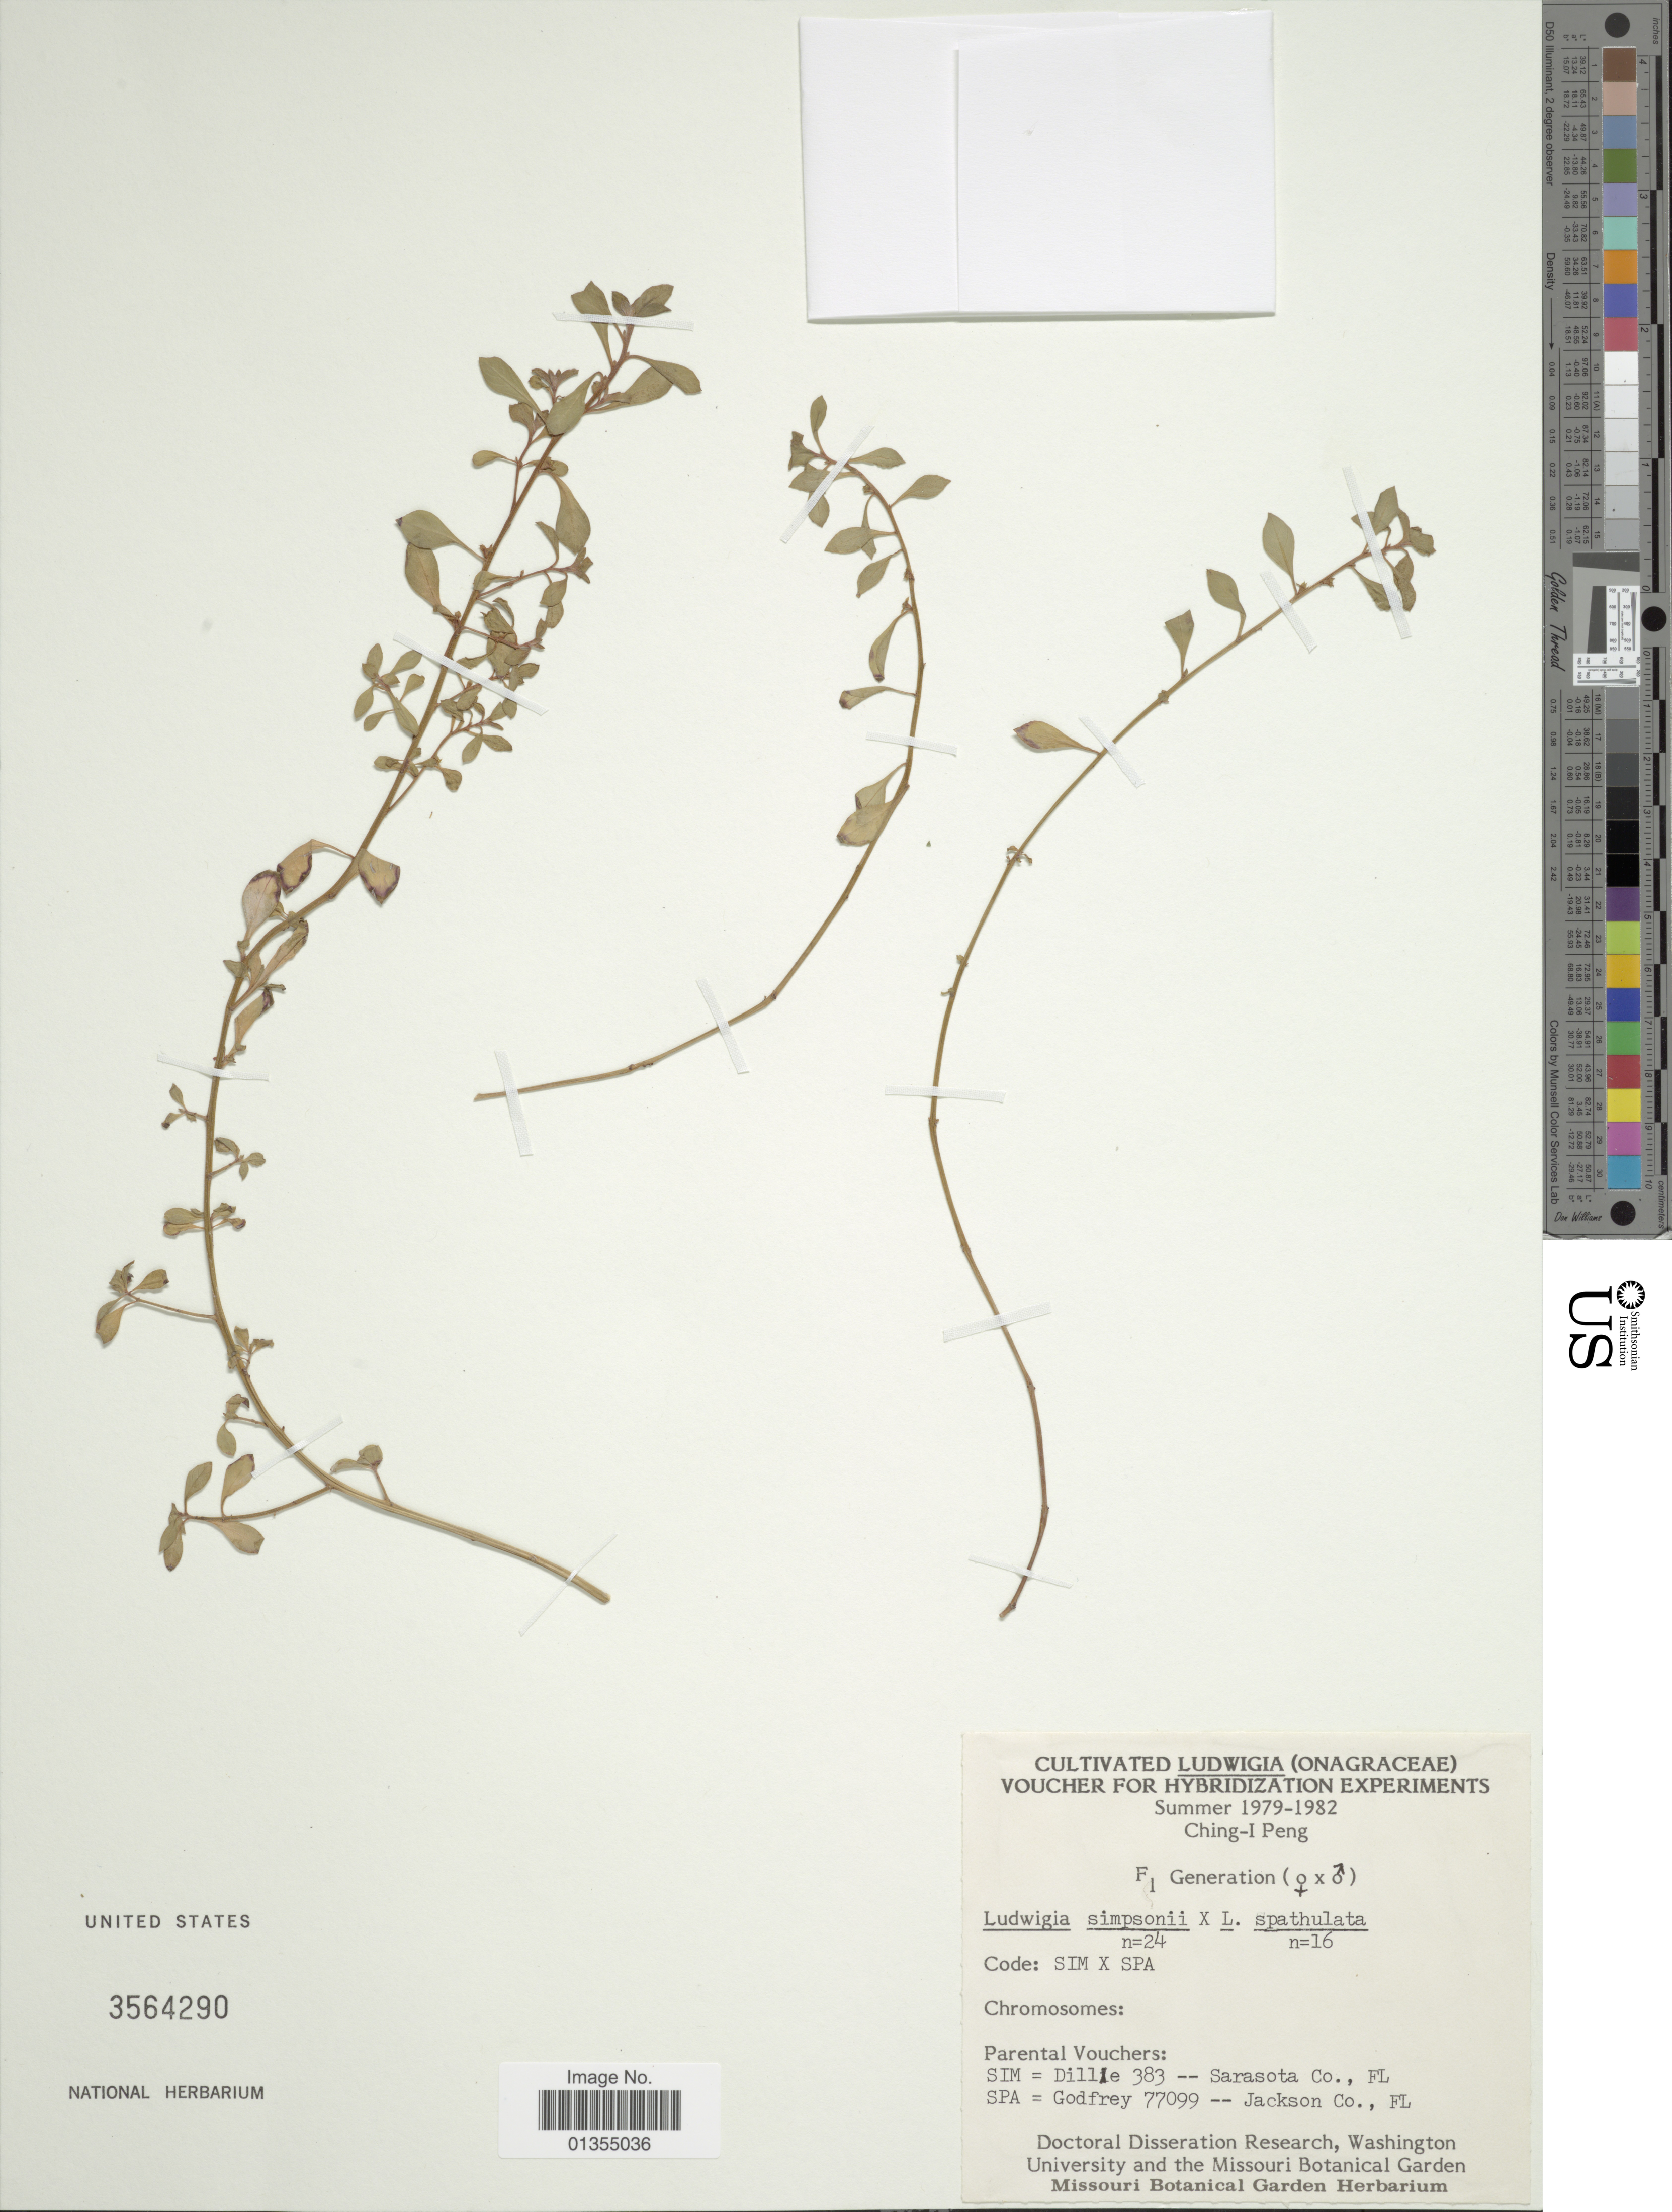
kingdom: Plantae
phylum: Tracheophyta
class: Magnoliopsida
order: Myrtales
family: Onagraceae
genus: Ludwigia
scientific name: Ludwigia simpsonii x L. spathulata Torr. & A. Gray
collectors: C.-I Peng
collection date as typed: summer 1979-1982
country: United States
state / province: Washington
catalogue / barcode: US 3564290